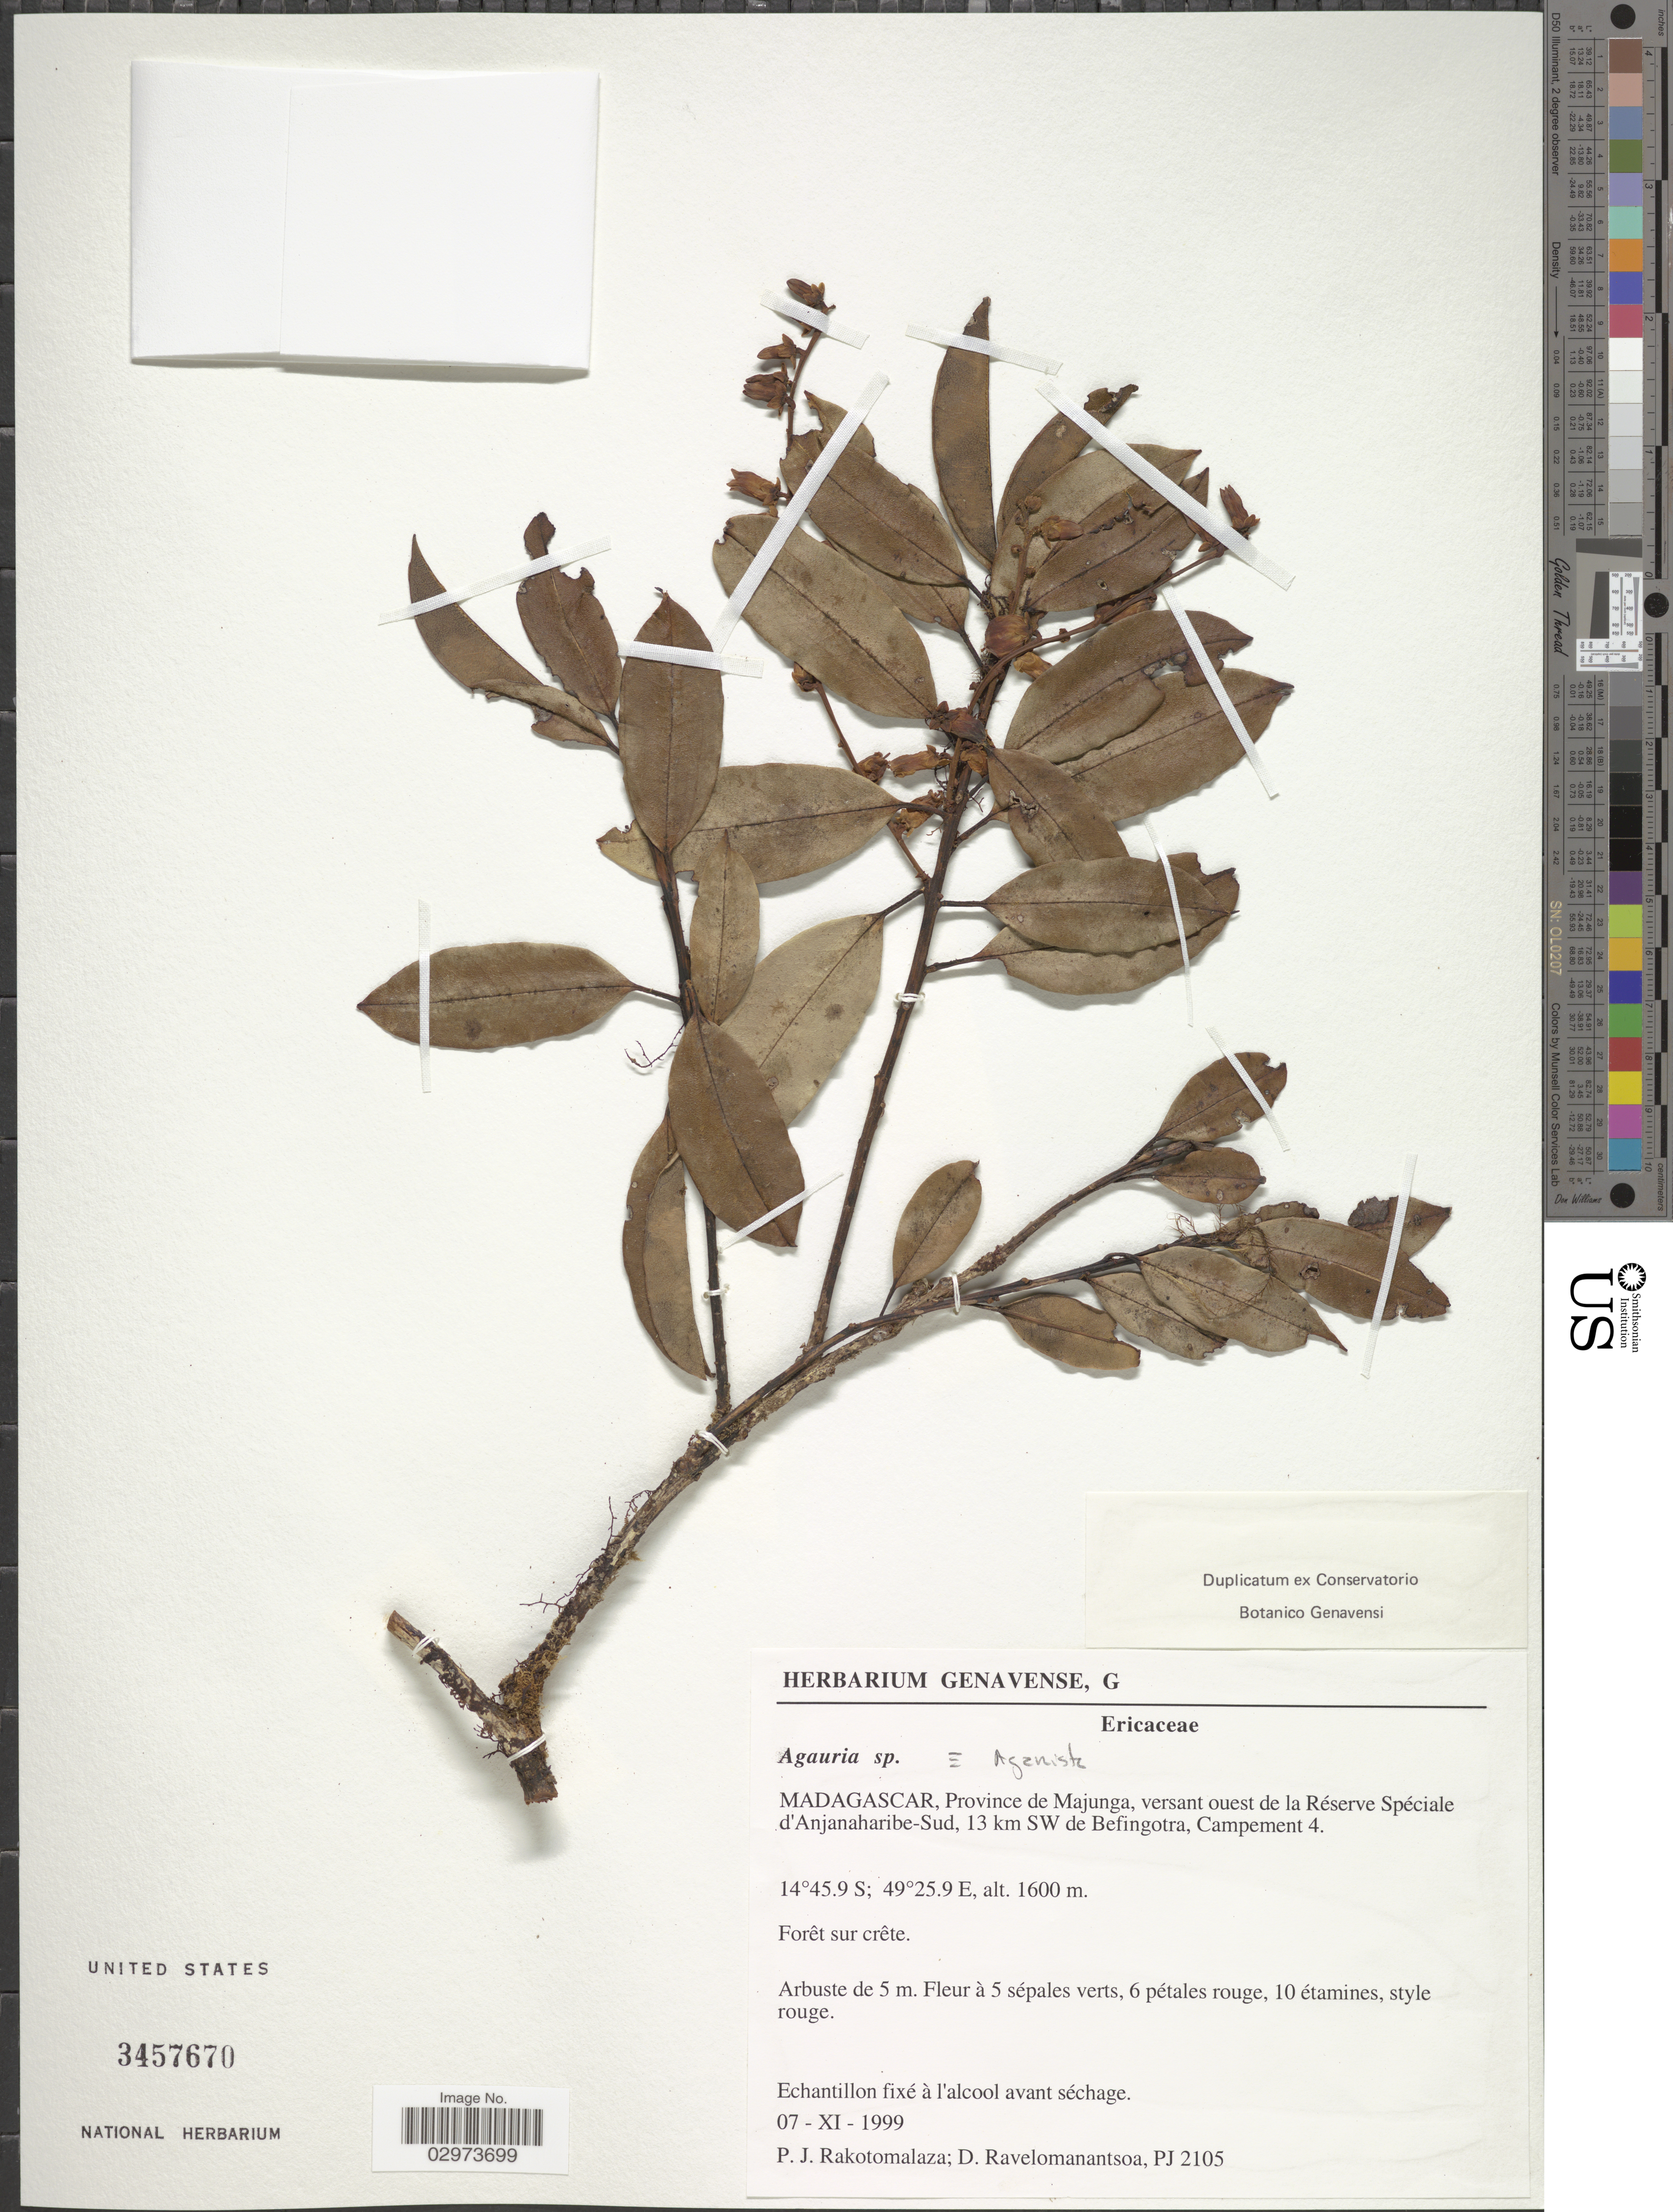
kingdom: Plantae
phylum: Tracheophyta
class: Magnoliopsida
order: Ericales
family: Ericaceae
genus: Agarista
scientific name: Agarista sp.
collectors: P. J. Rakotomalaza & D. Ravelomanantsoa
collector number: PJ 2105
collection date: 1999-11-07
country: Madagascar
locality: Province de Majunga, versant ouest de la Réserve Spéciale d'Anjanaharibe-Sud, 13 km SW de Befingotra, Campement 4.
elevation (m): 1600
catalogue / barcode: US 3457670